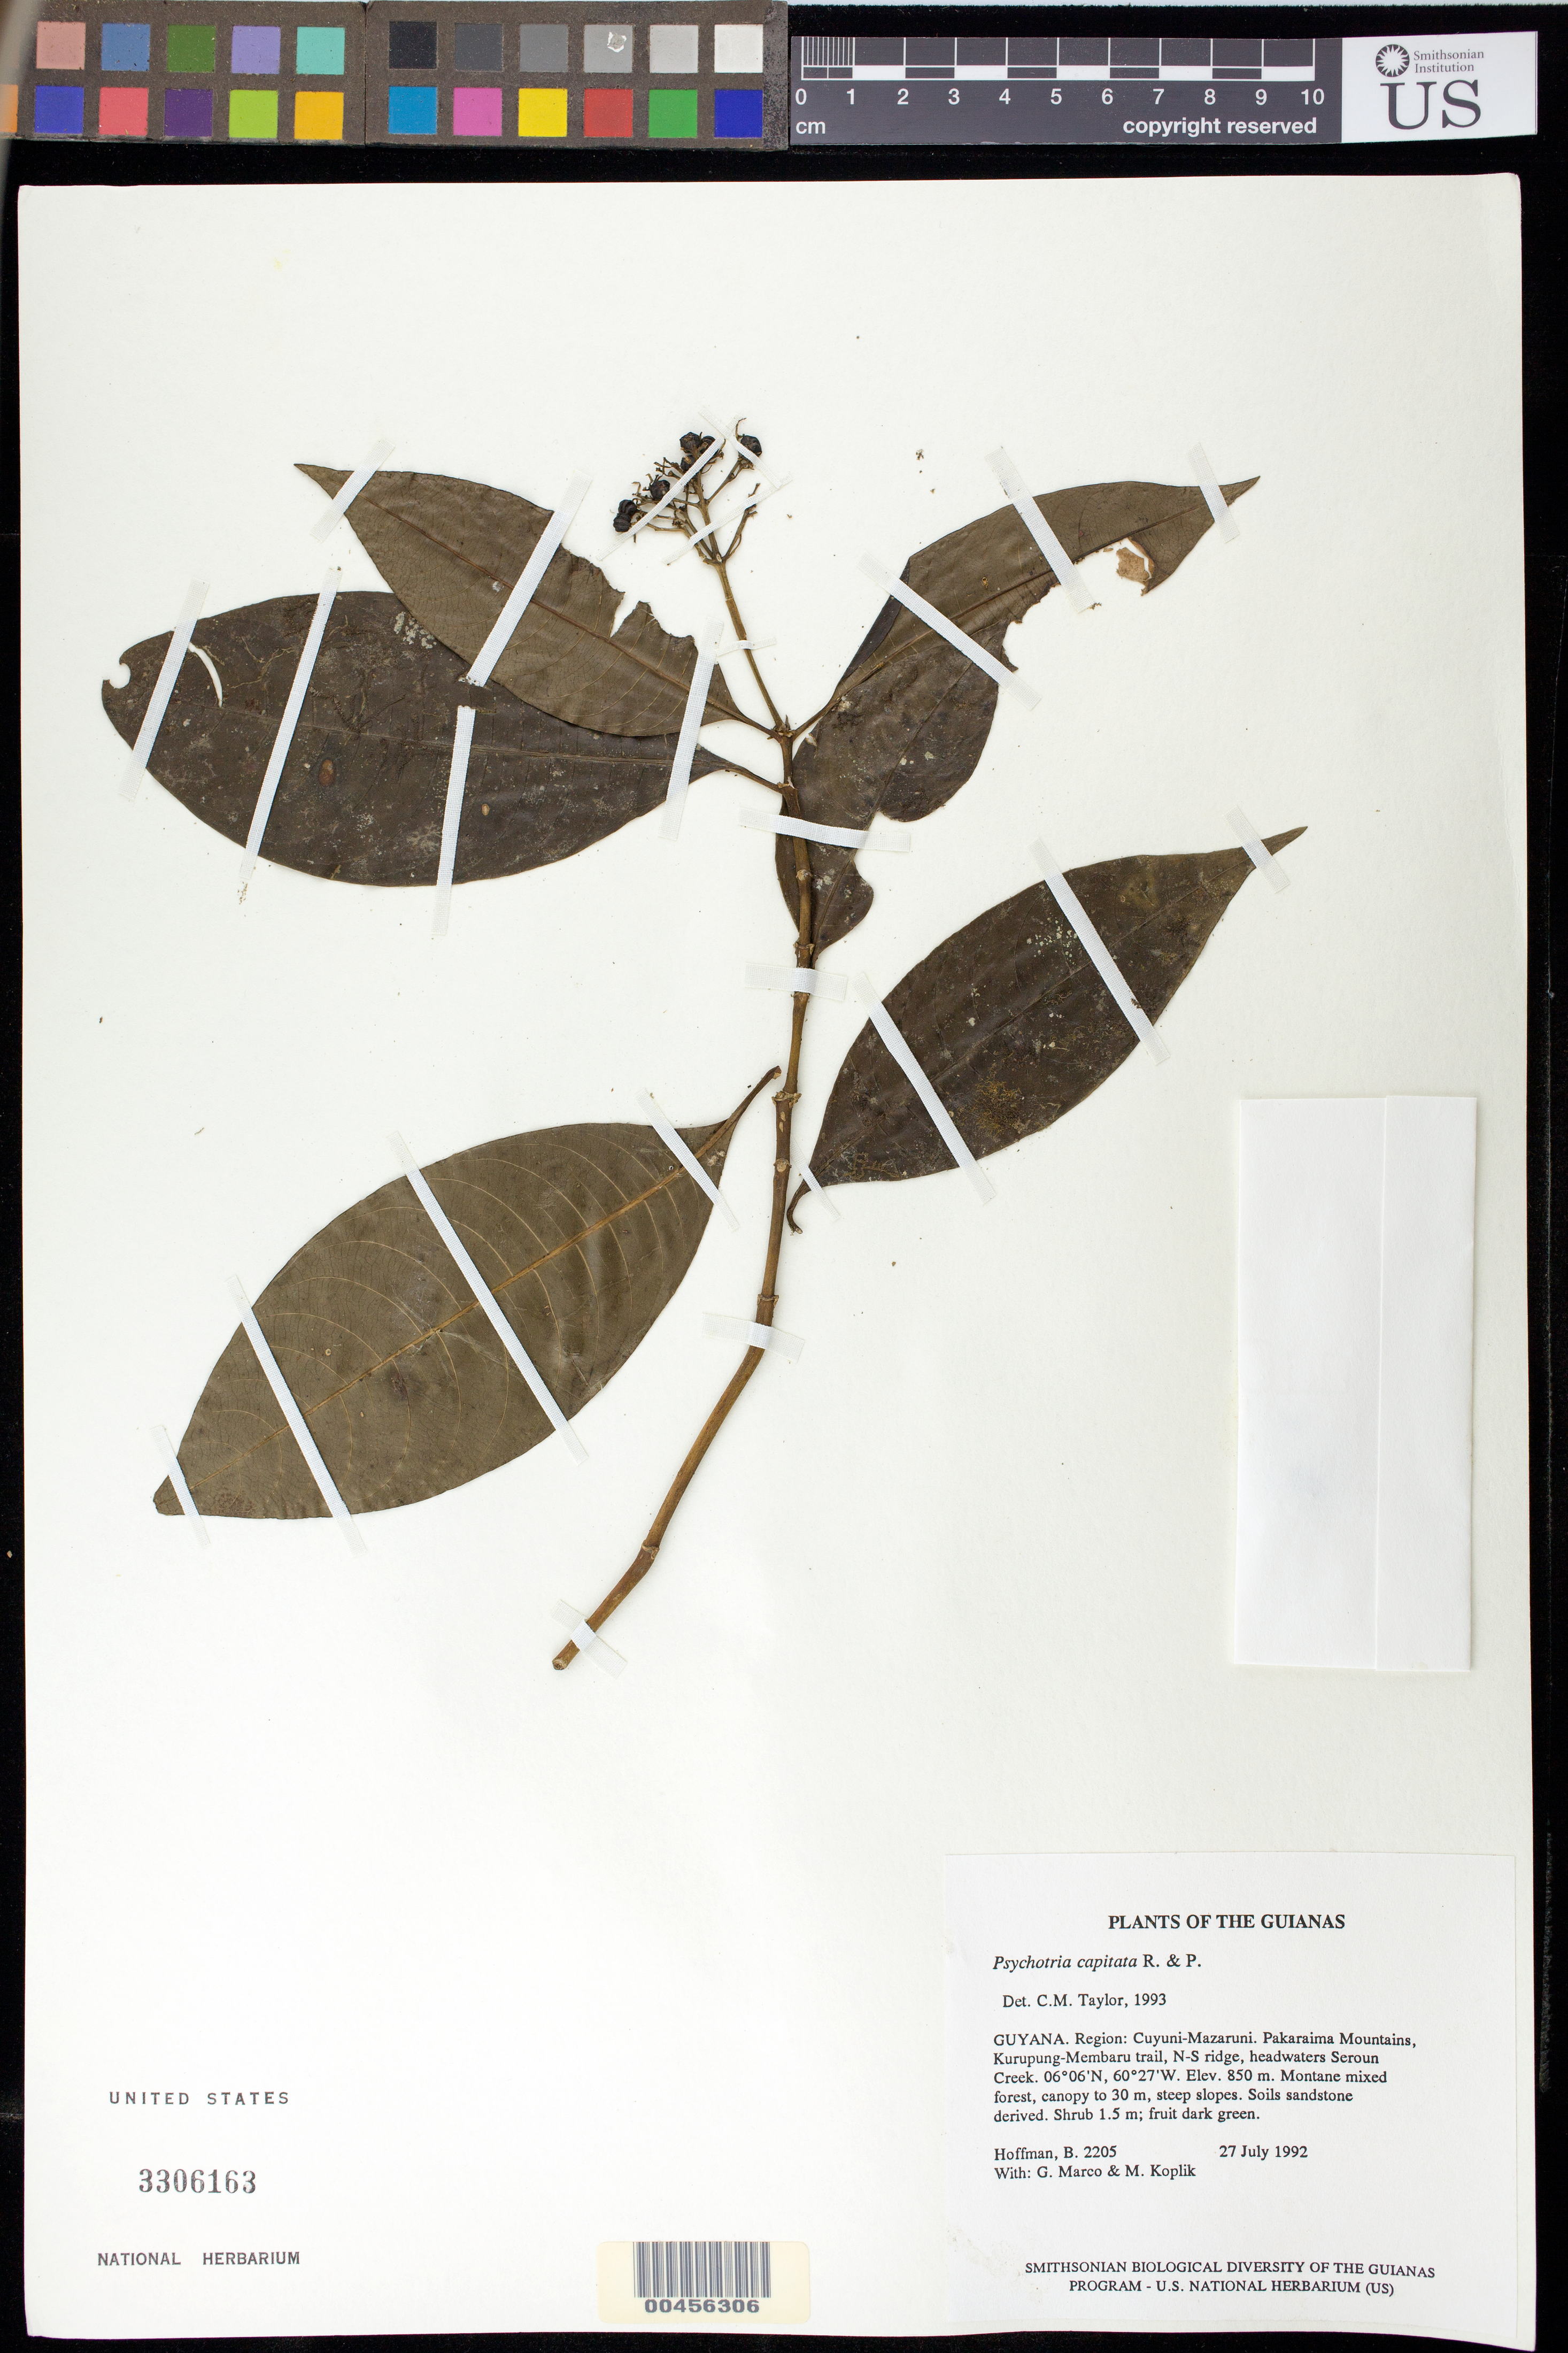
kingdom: Plantae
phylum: Tracheophyta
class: Magnoliopsida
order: Gentianales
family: Rubiaceae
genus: Palicourea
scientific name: Palicourea violacea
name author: (Aubl.) A. Rich.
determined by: Kirkbride, J. H., Jr.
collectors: B. Hoffman, G. Marco & M. Koplik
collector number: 2205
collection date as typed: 27 July 1992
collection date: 1992-07-27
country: Guyana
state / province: Cuyuni-Mazaruni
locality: Pakaraima Mountains, Kurupung-Membaru trail, N-S ridge, divide between the two watersheds, headwaters Seroun Creek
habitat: Montane mixed forest, canopy to 30 m, steep slopes. Soils sandstone derived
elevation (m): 850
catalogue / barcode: US 3306163